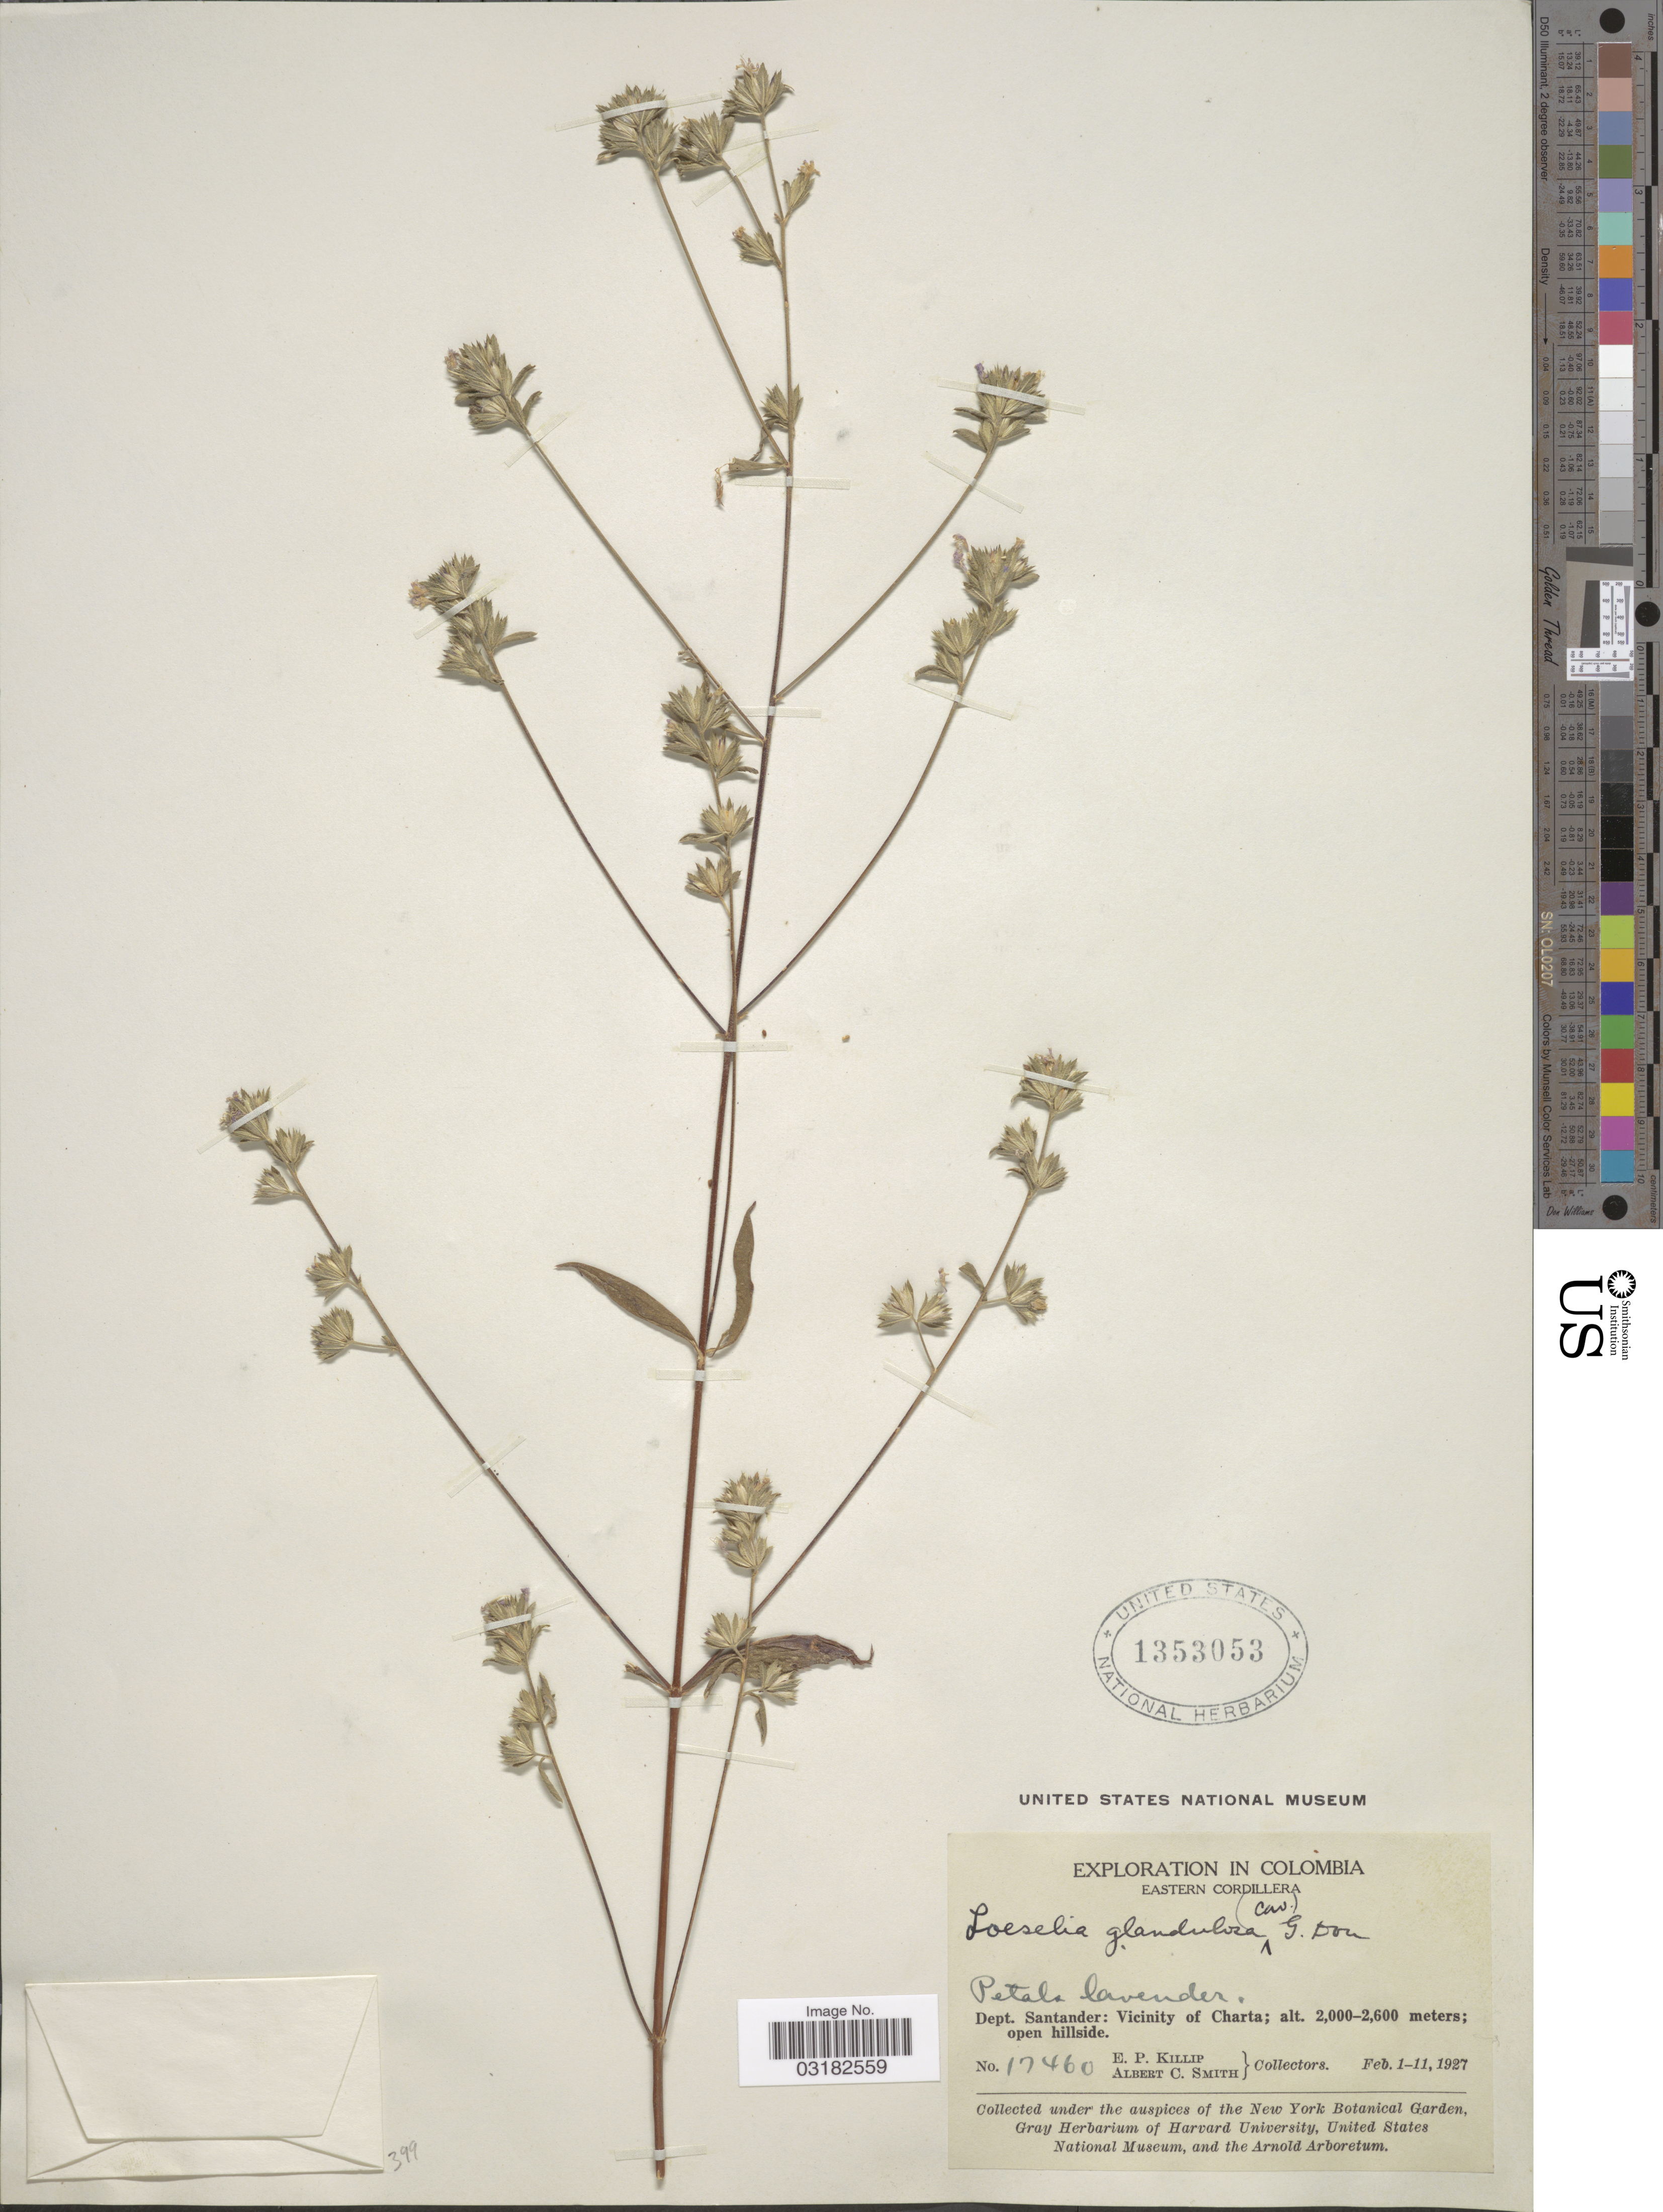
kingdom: Plantae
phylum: Tracheophyta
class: Magnoliopsida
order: Ericales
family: Polemoniaceae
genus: Loeselia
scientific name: Loeselia glandulosa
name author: (Cav.) G. Don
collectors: E. P. Killip & A. C. Smith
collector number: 17460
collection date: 1927-02-01/1927-02-11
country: Colombia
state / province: Santander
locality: Eastern Cordillera. Dept. Santander: Vicinity of Charta, open hillside.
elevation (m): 2000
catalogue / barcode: US 1353053